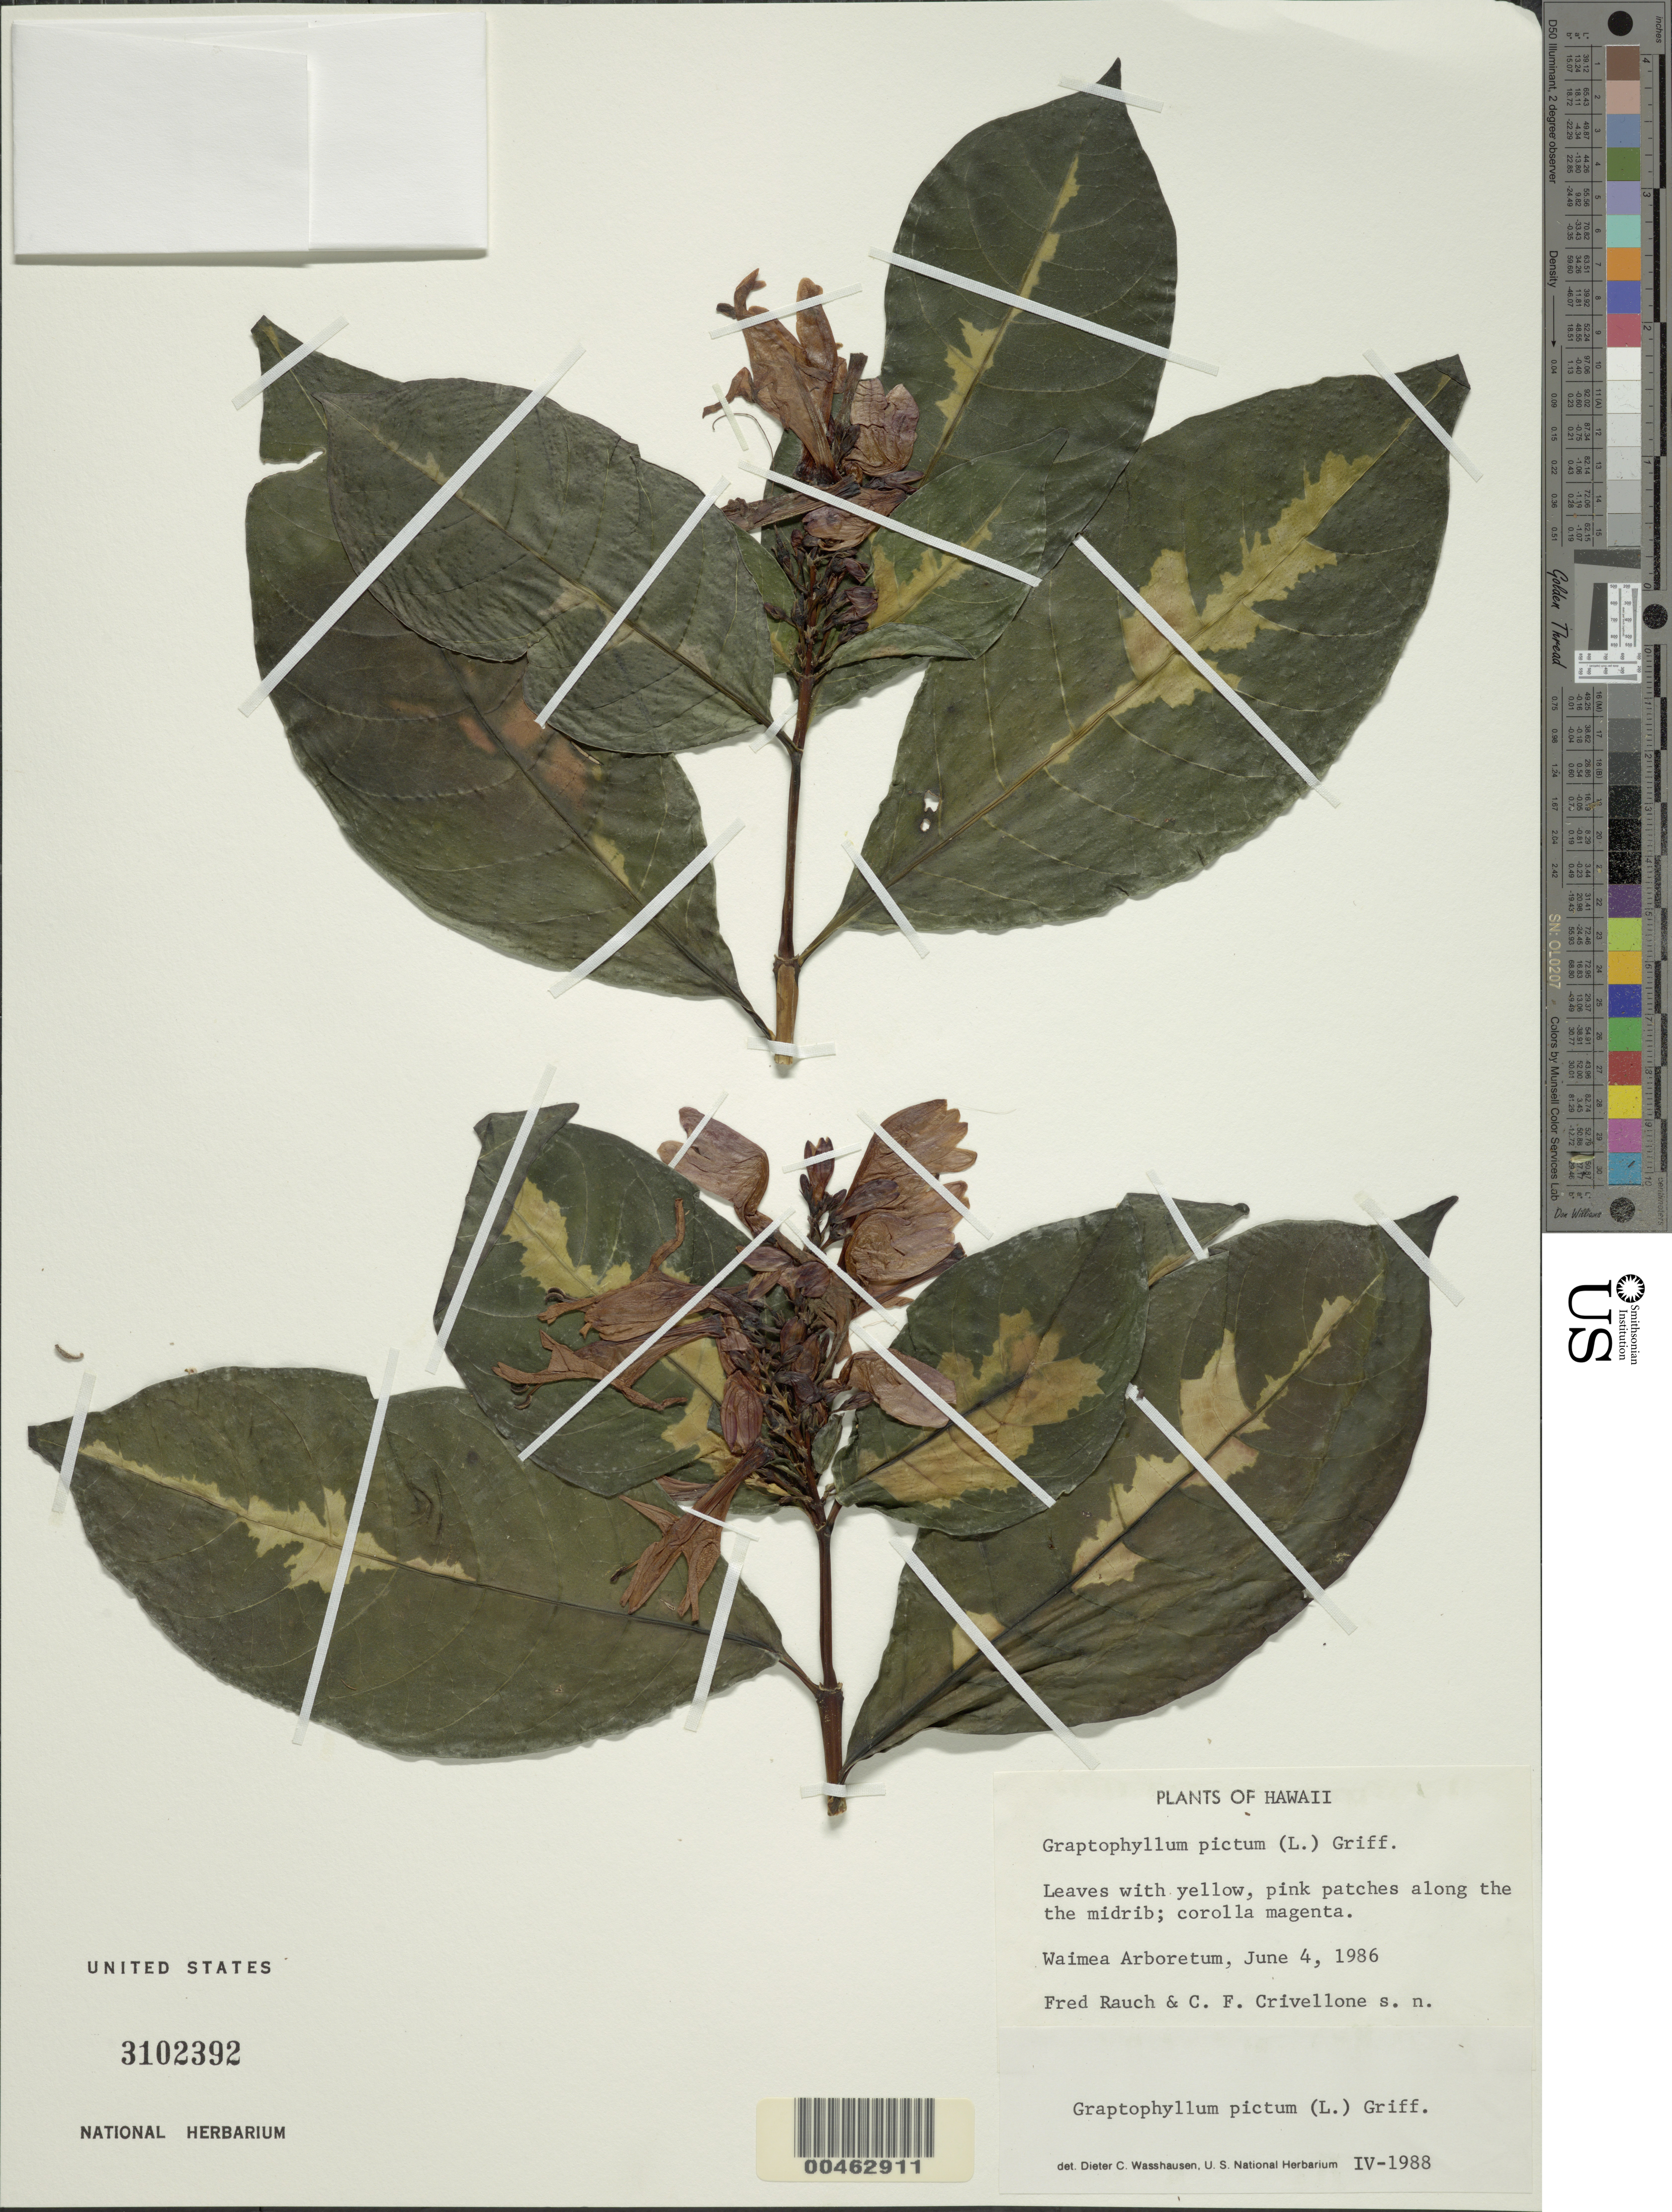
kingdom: Plantae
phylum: Tracheophyta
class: Magnoliopsida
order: Lamiales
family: Acanthaceae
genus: Graptophyllum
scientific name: Graptophyllum pictum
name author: (L.) Griff.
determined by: Wasshausen, Dieter C., (BOT), Smithsonian Institution - National Museum of Natural History (UNITED STATES)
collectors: F. Rauch & C. Crivellone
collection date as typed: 4 Jun 1986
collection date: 1986-06-04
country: United States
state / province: Hawaii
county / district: Honolulu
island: Oahu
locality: Waimea Arboretum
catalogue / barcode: US 3102392